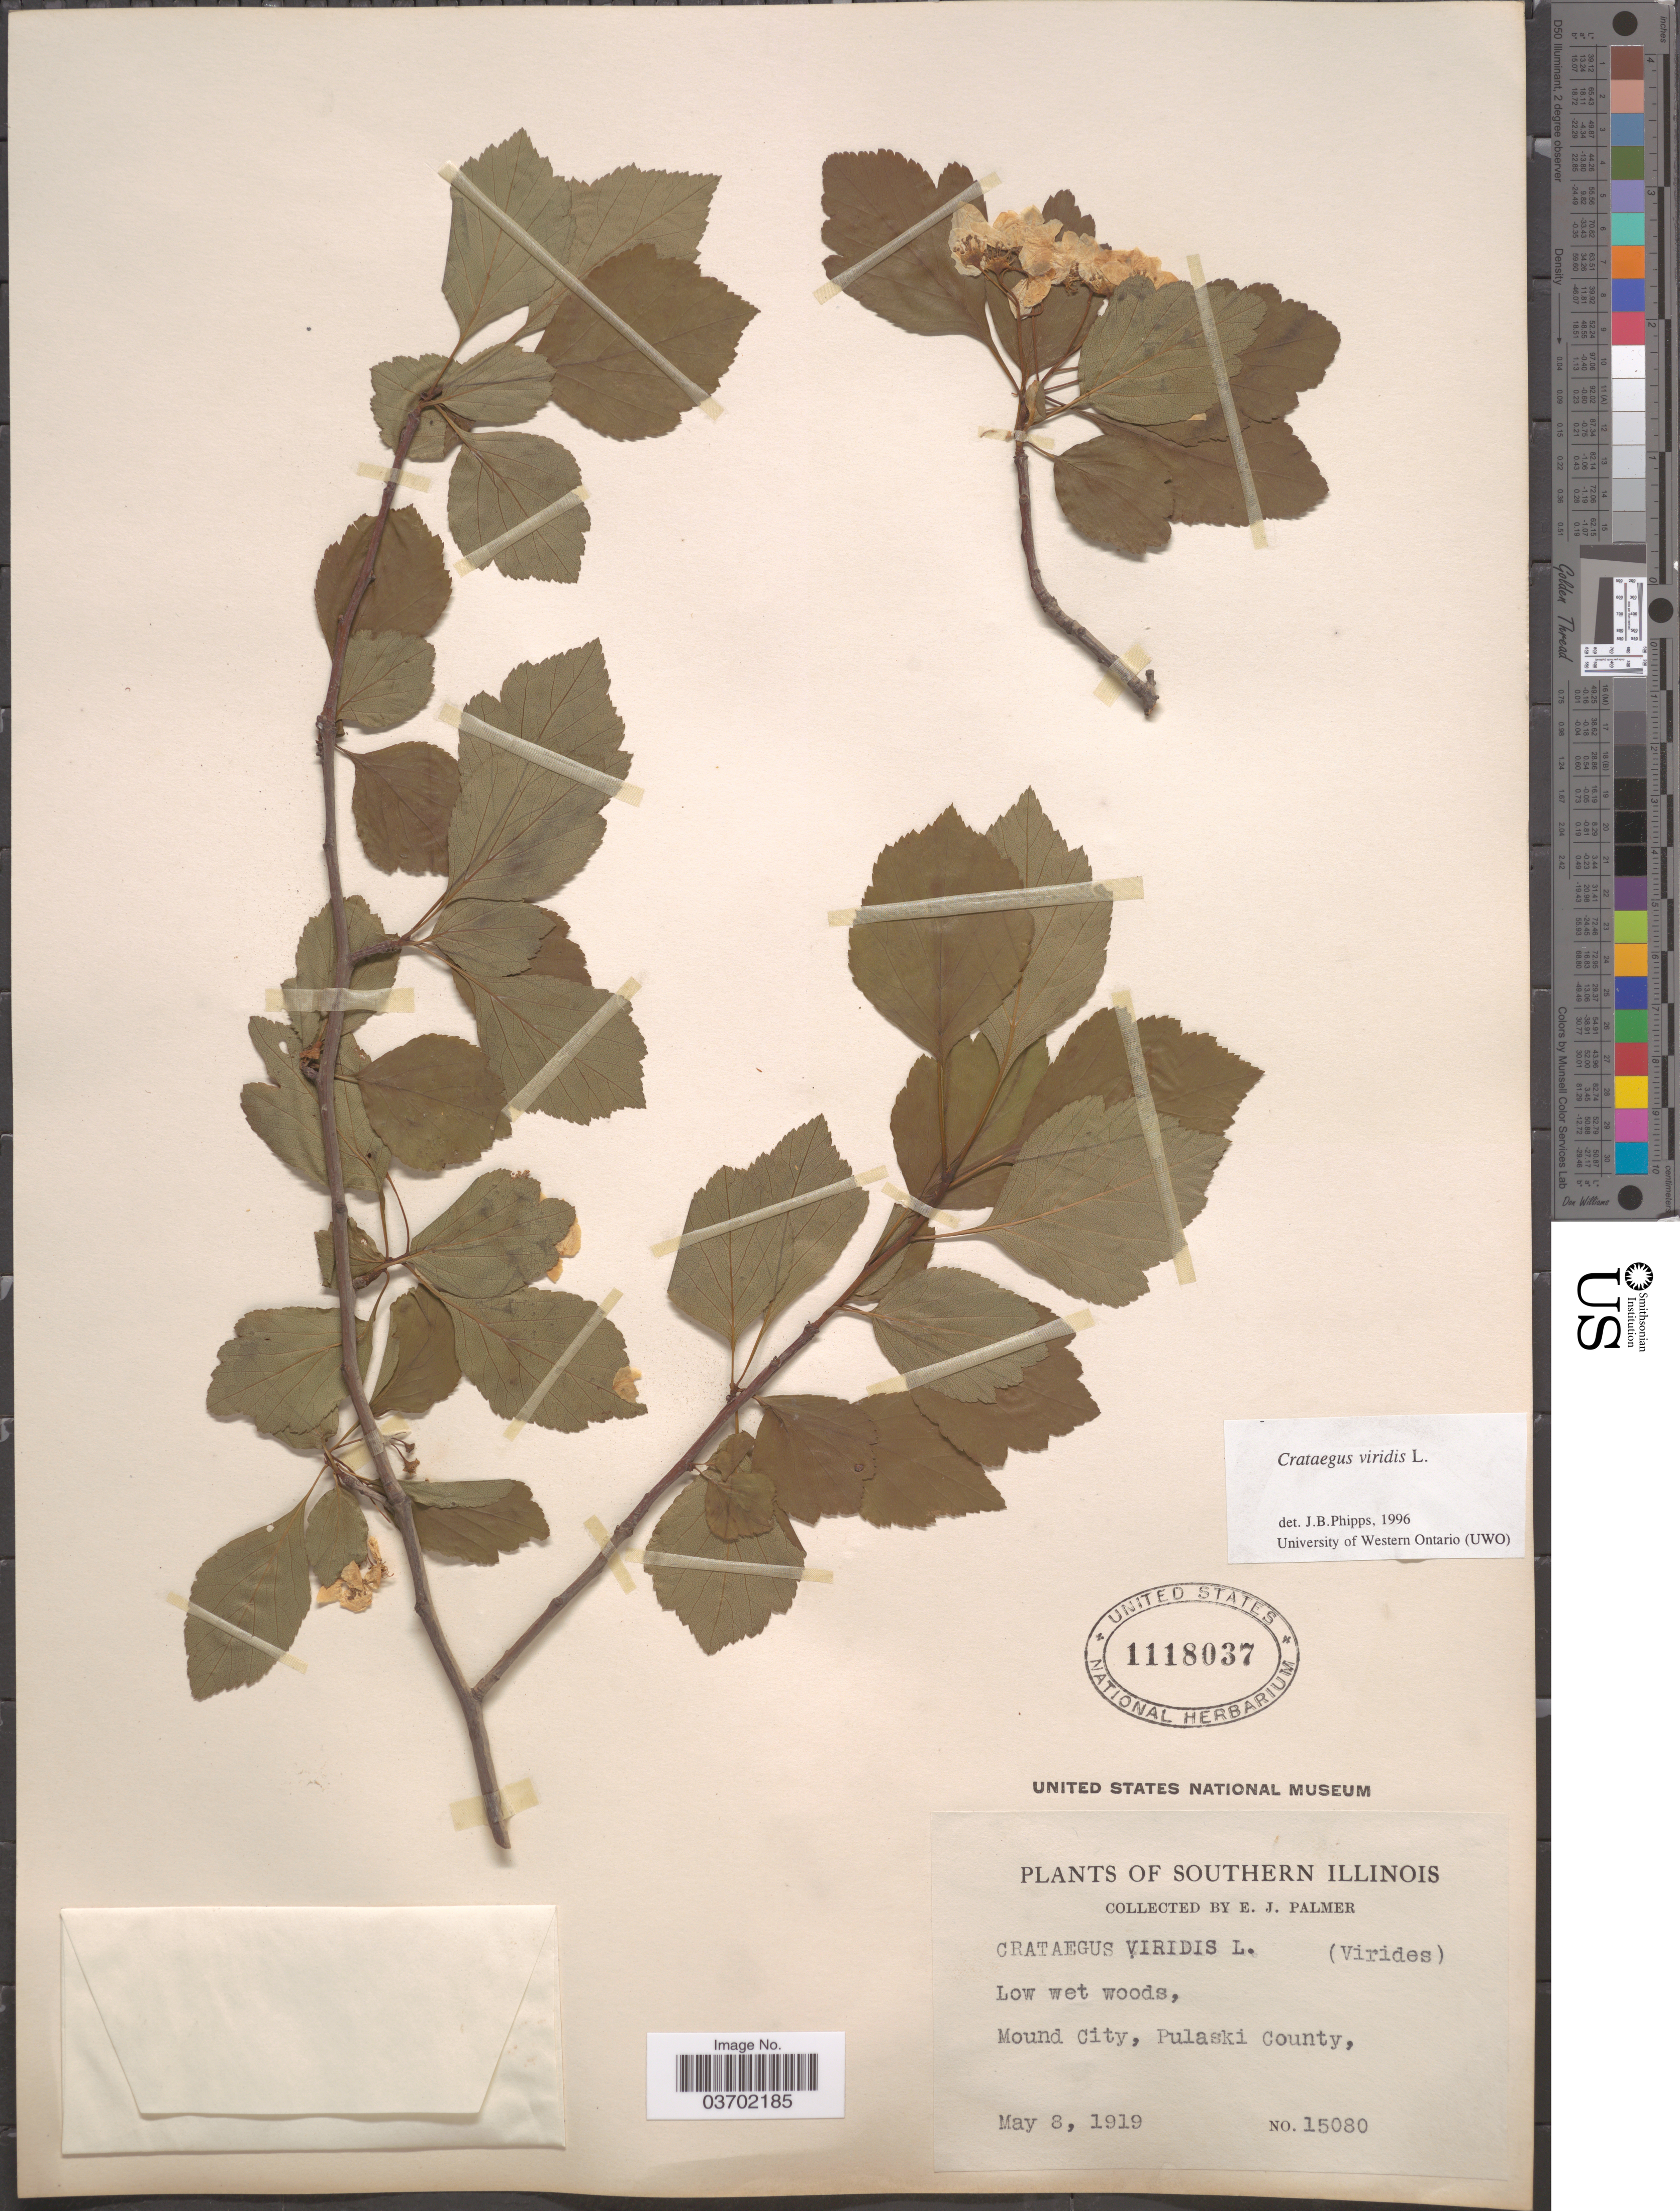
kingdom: Plantae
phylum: Tracheophyta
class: Magnoliopsida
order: Rosales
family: Rosaceae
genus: Crataegus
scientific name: Crataegus viridis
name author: L.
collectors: E. J. Palmer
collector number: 15080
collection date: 1919-05-08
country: United States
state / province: Illinois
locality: Southern Illinois. Mound City, Pulaski County.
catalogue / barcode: US 1118037